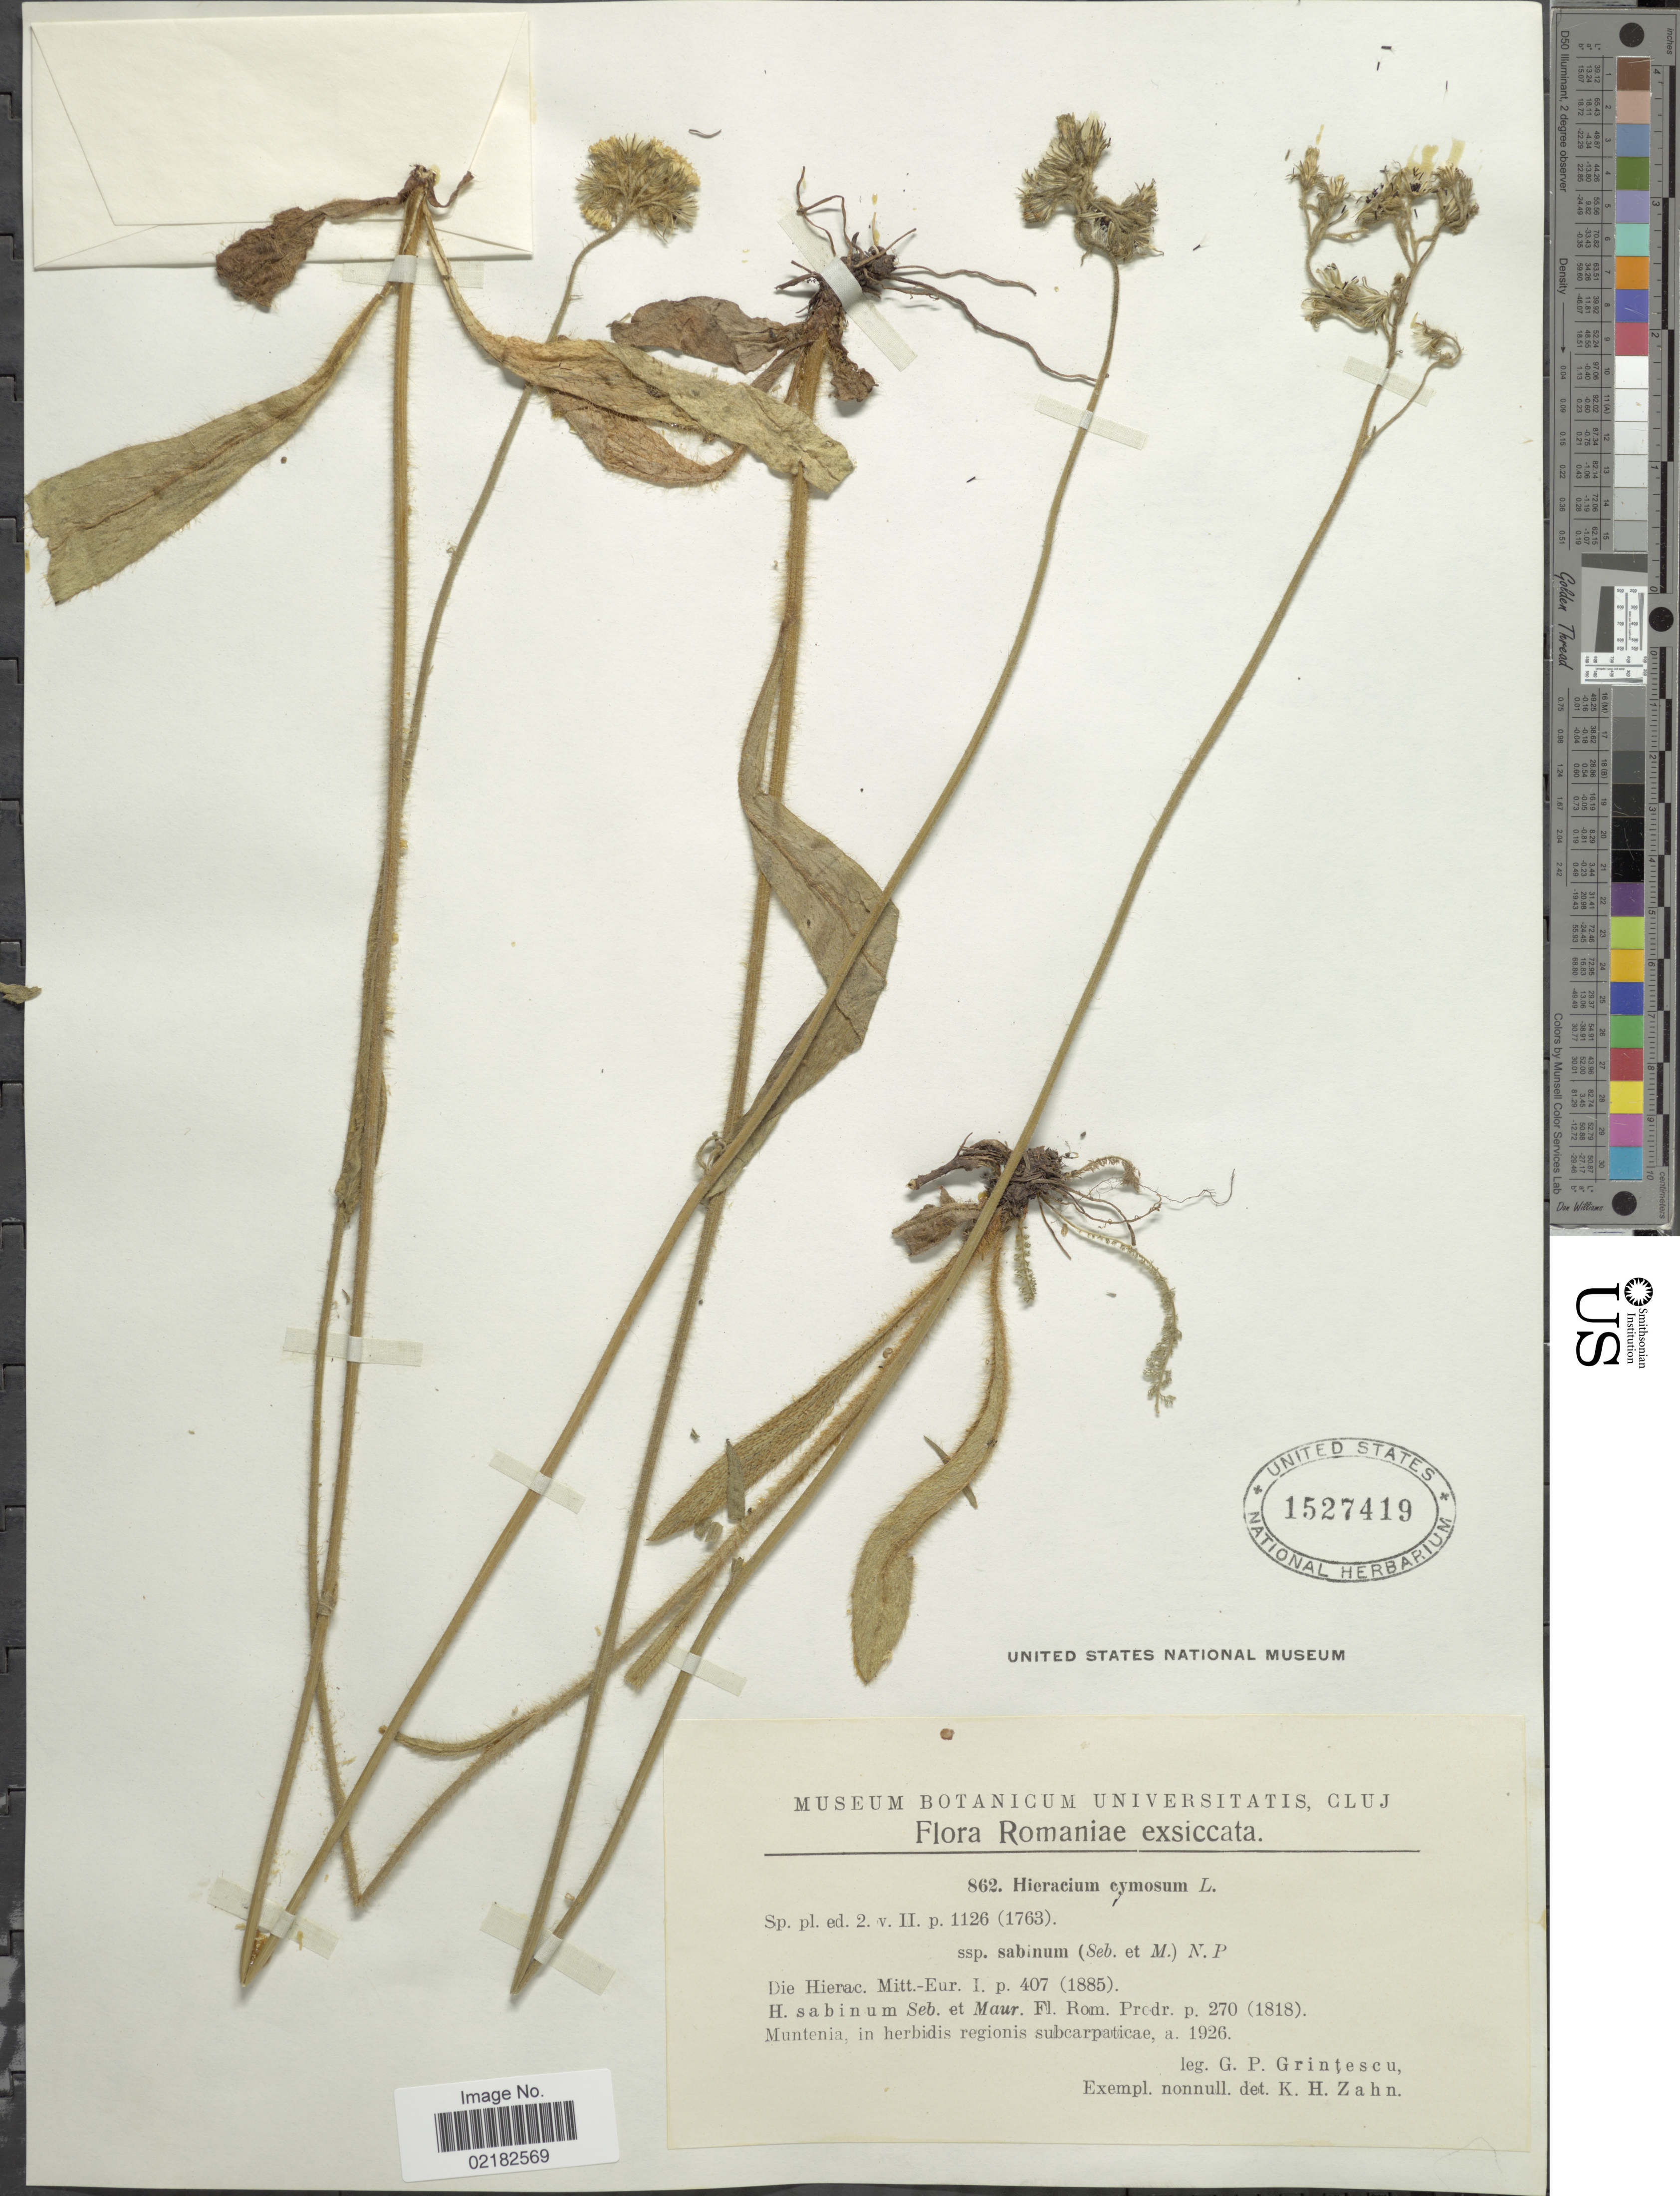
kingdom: Plantae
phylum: Tracheophyta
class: Magnoliopsida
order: Asterales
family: Asteraceae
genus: Pilosella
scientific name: Pilosella cymiflora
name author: (Näg. & Peter) S. Bräut. & Greuter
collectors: G. Grintescu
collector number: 862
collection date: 1926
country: Romania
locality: Muntenia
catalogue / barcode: US 1527419